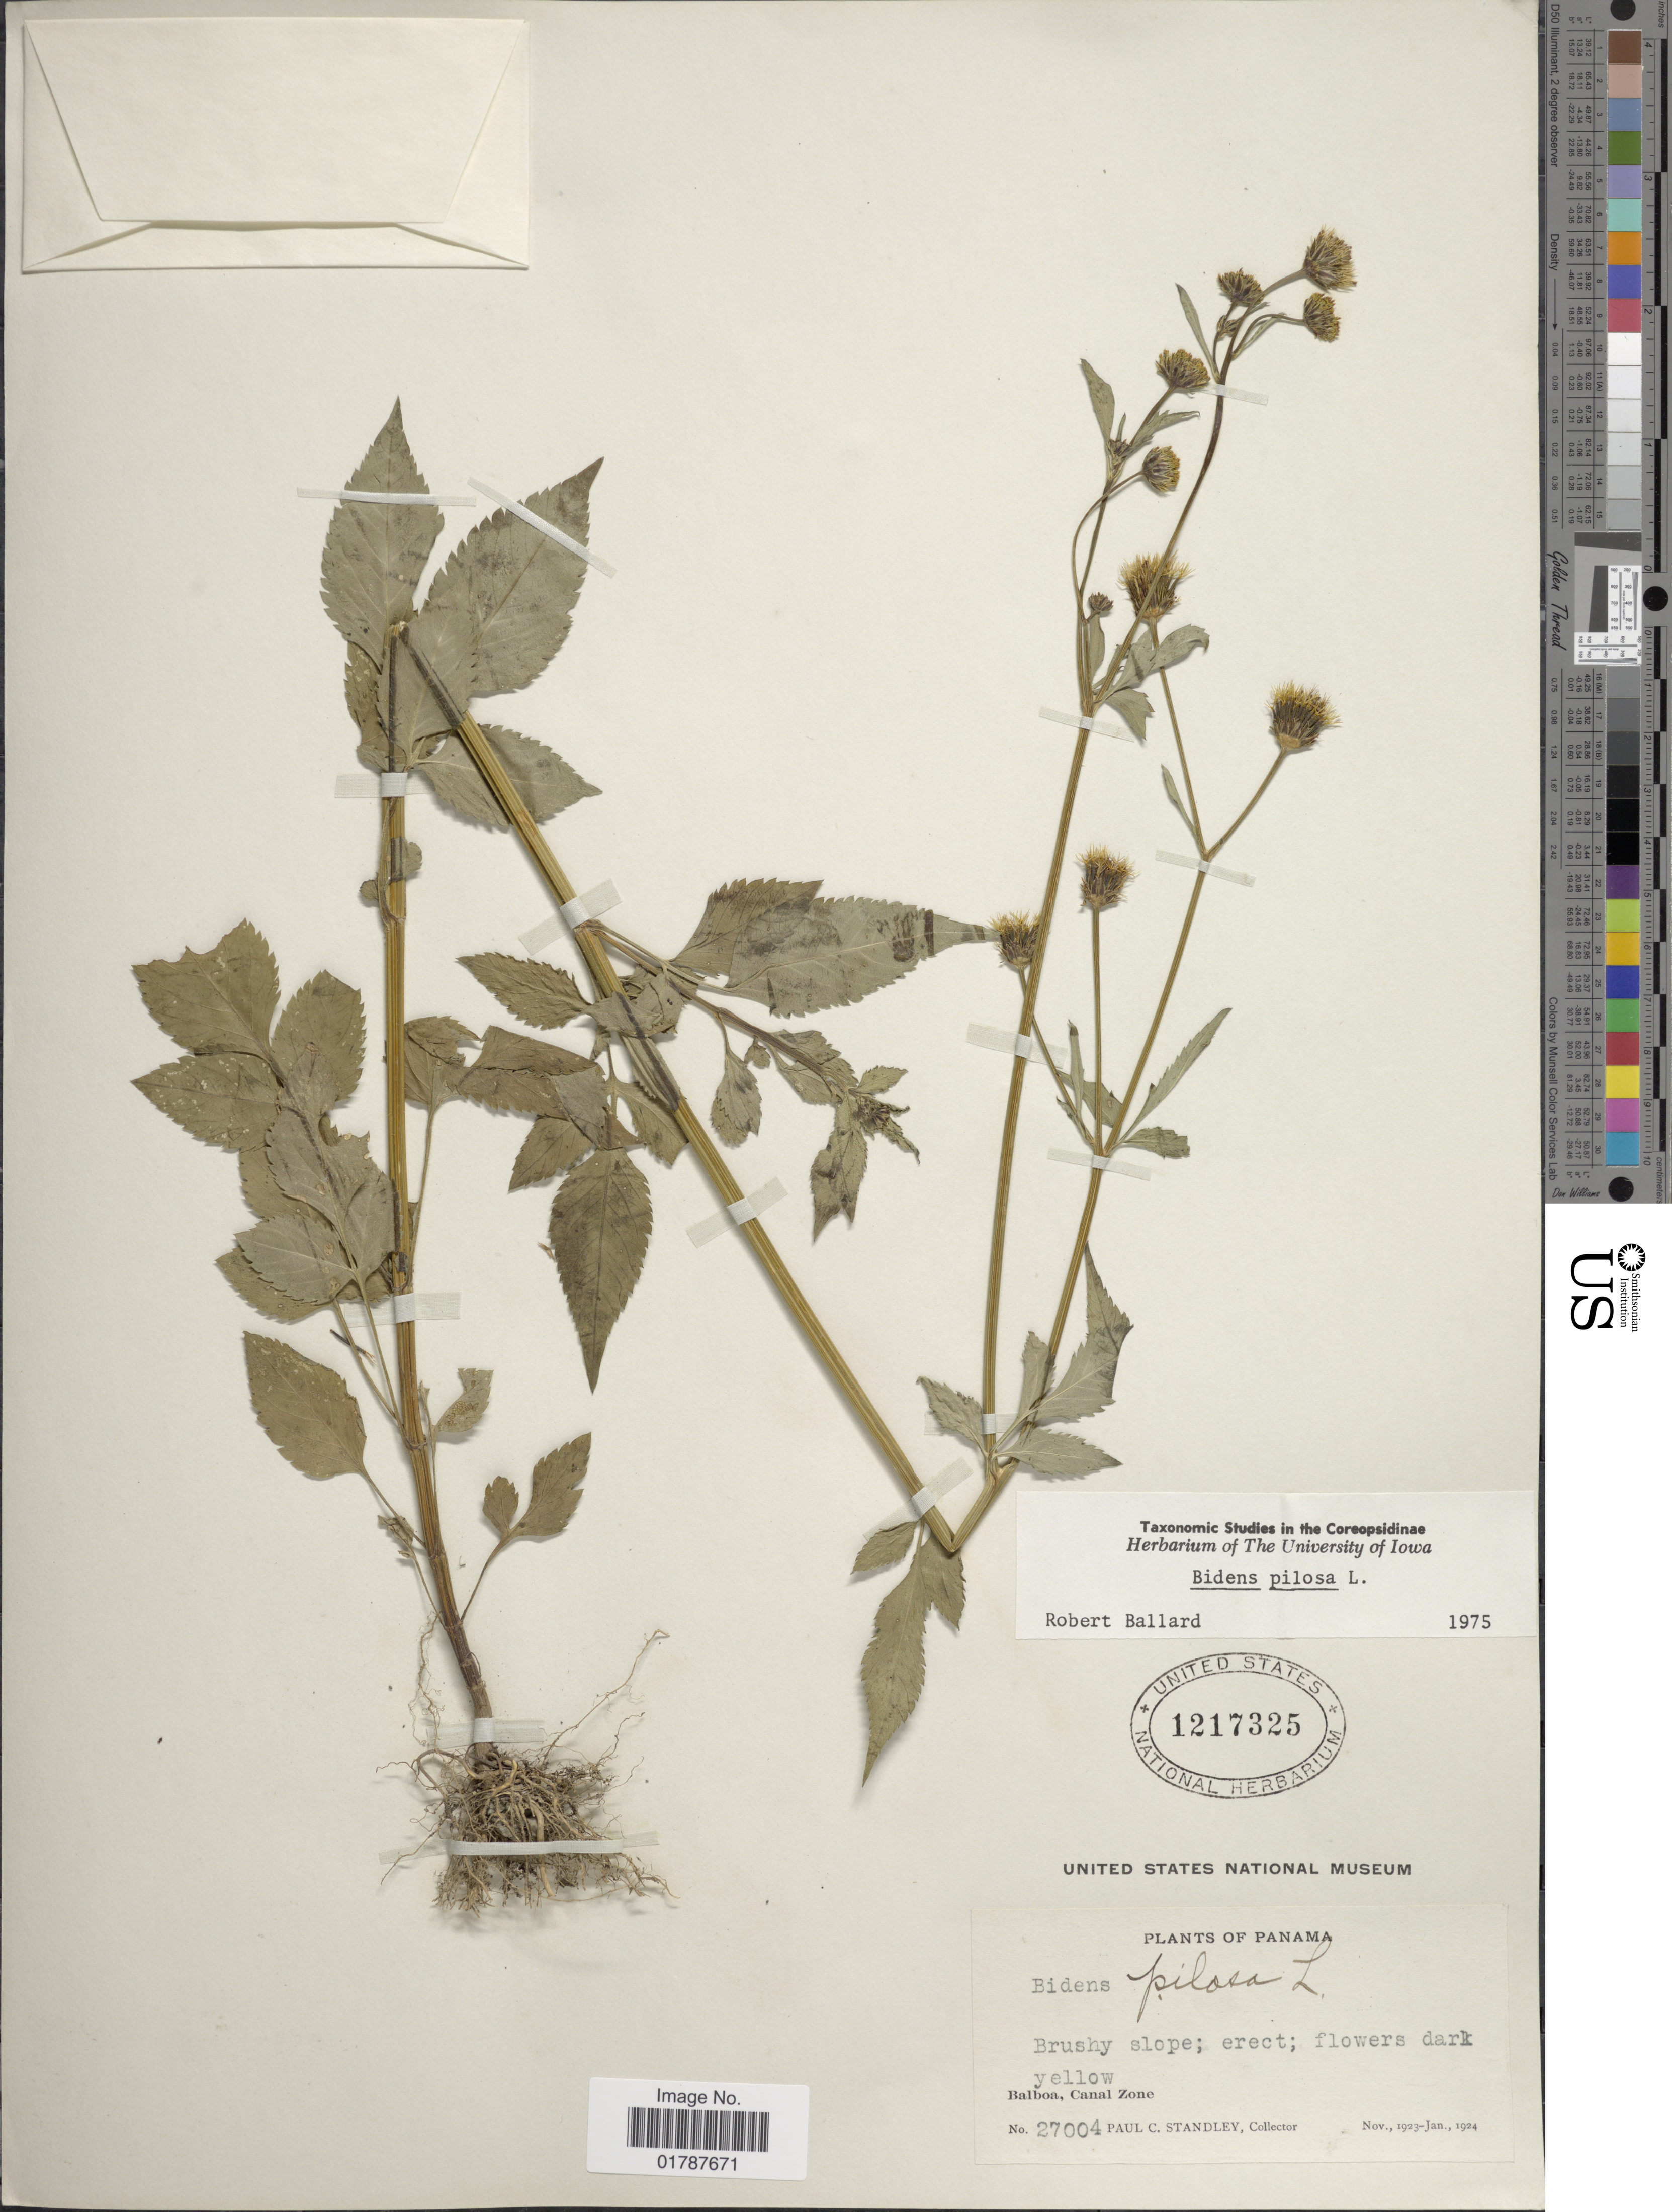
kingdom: Plantae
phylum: Tracheophyta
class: Magnoliopsida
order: Asterales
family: Asteraceae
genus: Bidens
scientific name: Bidens pilosa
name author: L.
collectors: P. C. Standley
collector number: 27004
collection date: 1923-11/1924-01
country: Panama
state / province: Colón / Panamá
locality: Balboa, Canal Zone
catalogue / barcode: US 1217325